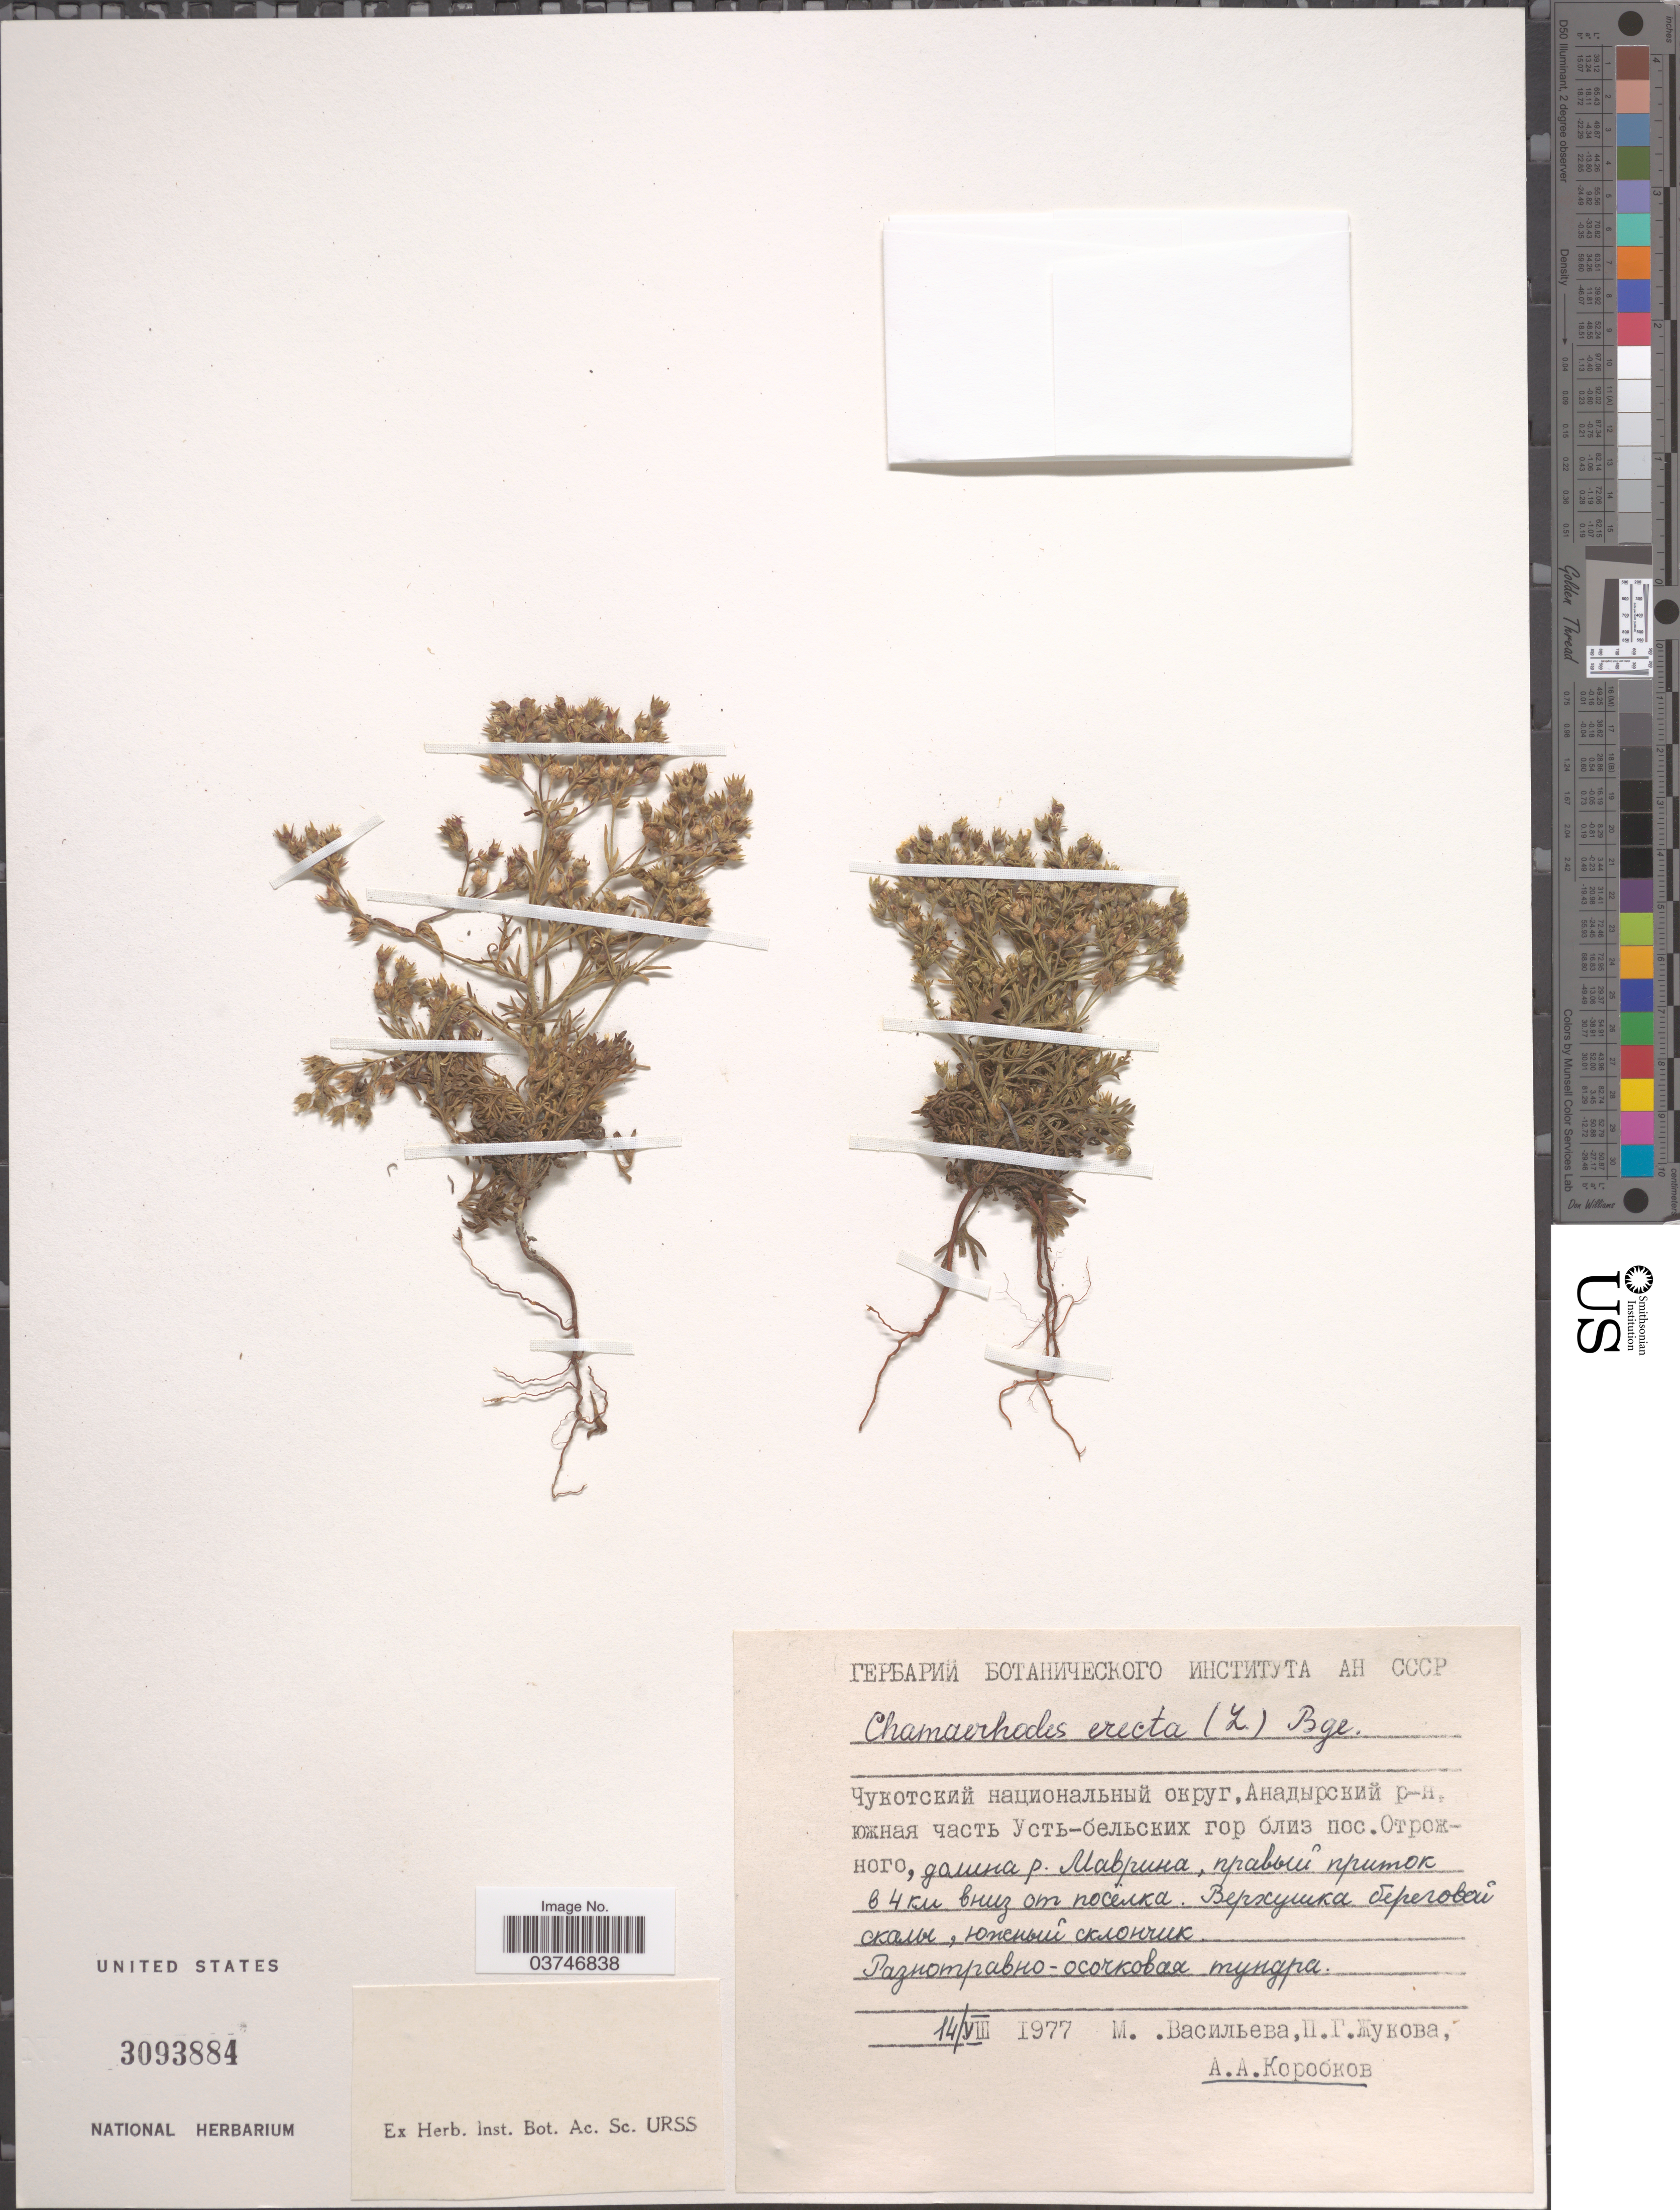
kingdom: Plantae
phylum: Tracheophyta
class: Magnoliopsida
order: Rosales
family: Rosaceae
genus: Chamaerhodos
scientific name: Chamaerhodos erecta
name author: (L.) Bunge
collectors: X, X & X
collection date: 1977-08-14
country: Russian Federation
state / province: Chukotka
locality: Anadyr, valley of river Mavrina, 4 km below village Otrozhnyy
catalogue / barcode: US 3093884